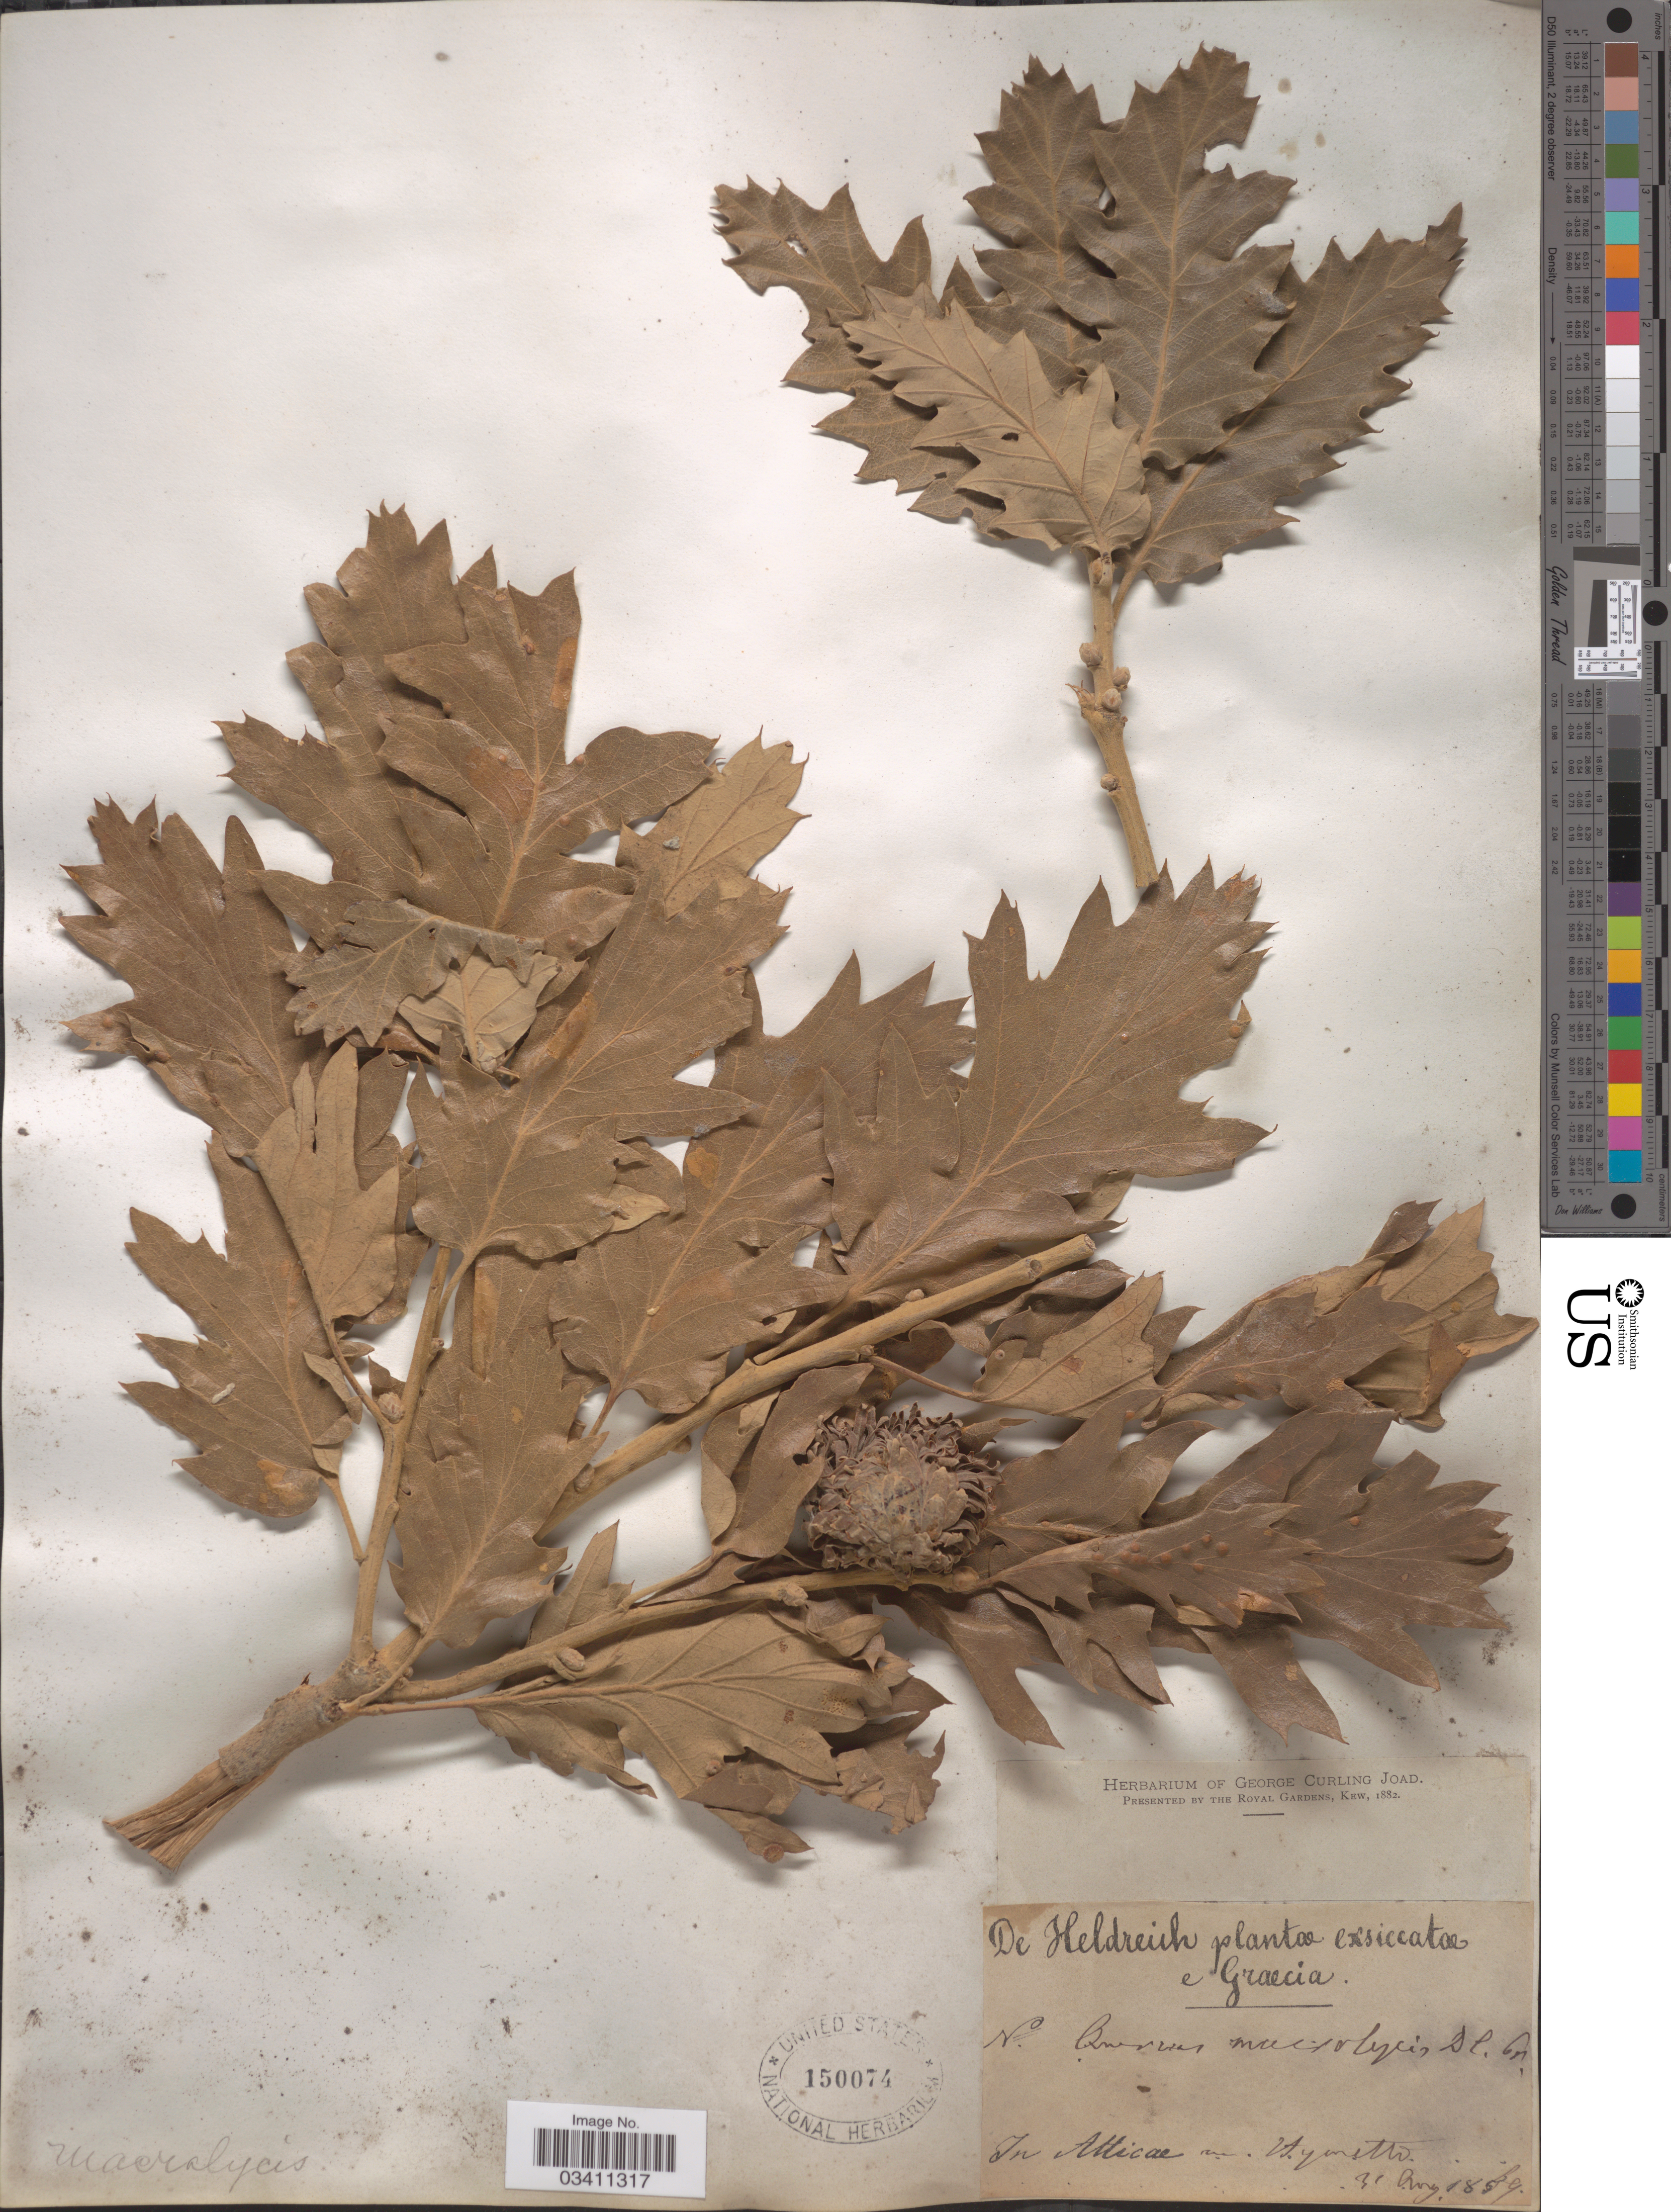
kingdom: Plantae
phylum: Tracheophyta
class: Magnoliopsida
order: Fagales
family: Fagaceae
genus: Quercus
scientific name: Quercus sp.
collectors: -. De Heldreich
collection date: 1869-08-31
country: Greece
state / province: Attica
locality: Graecia. In Atticae m. Hymetto,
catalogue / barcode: US 150074